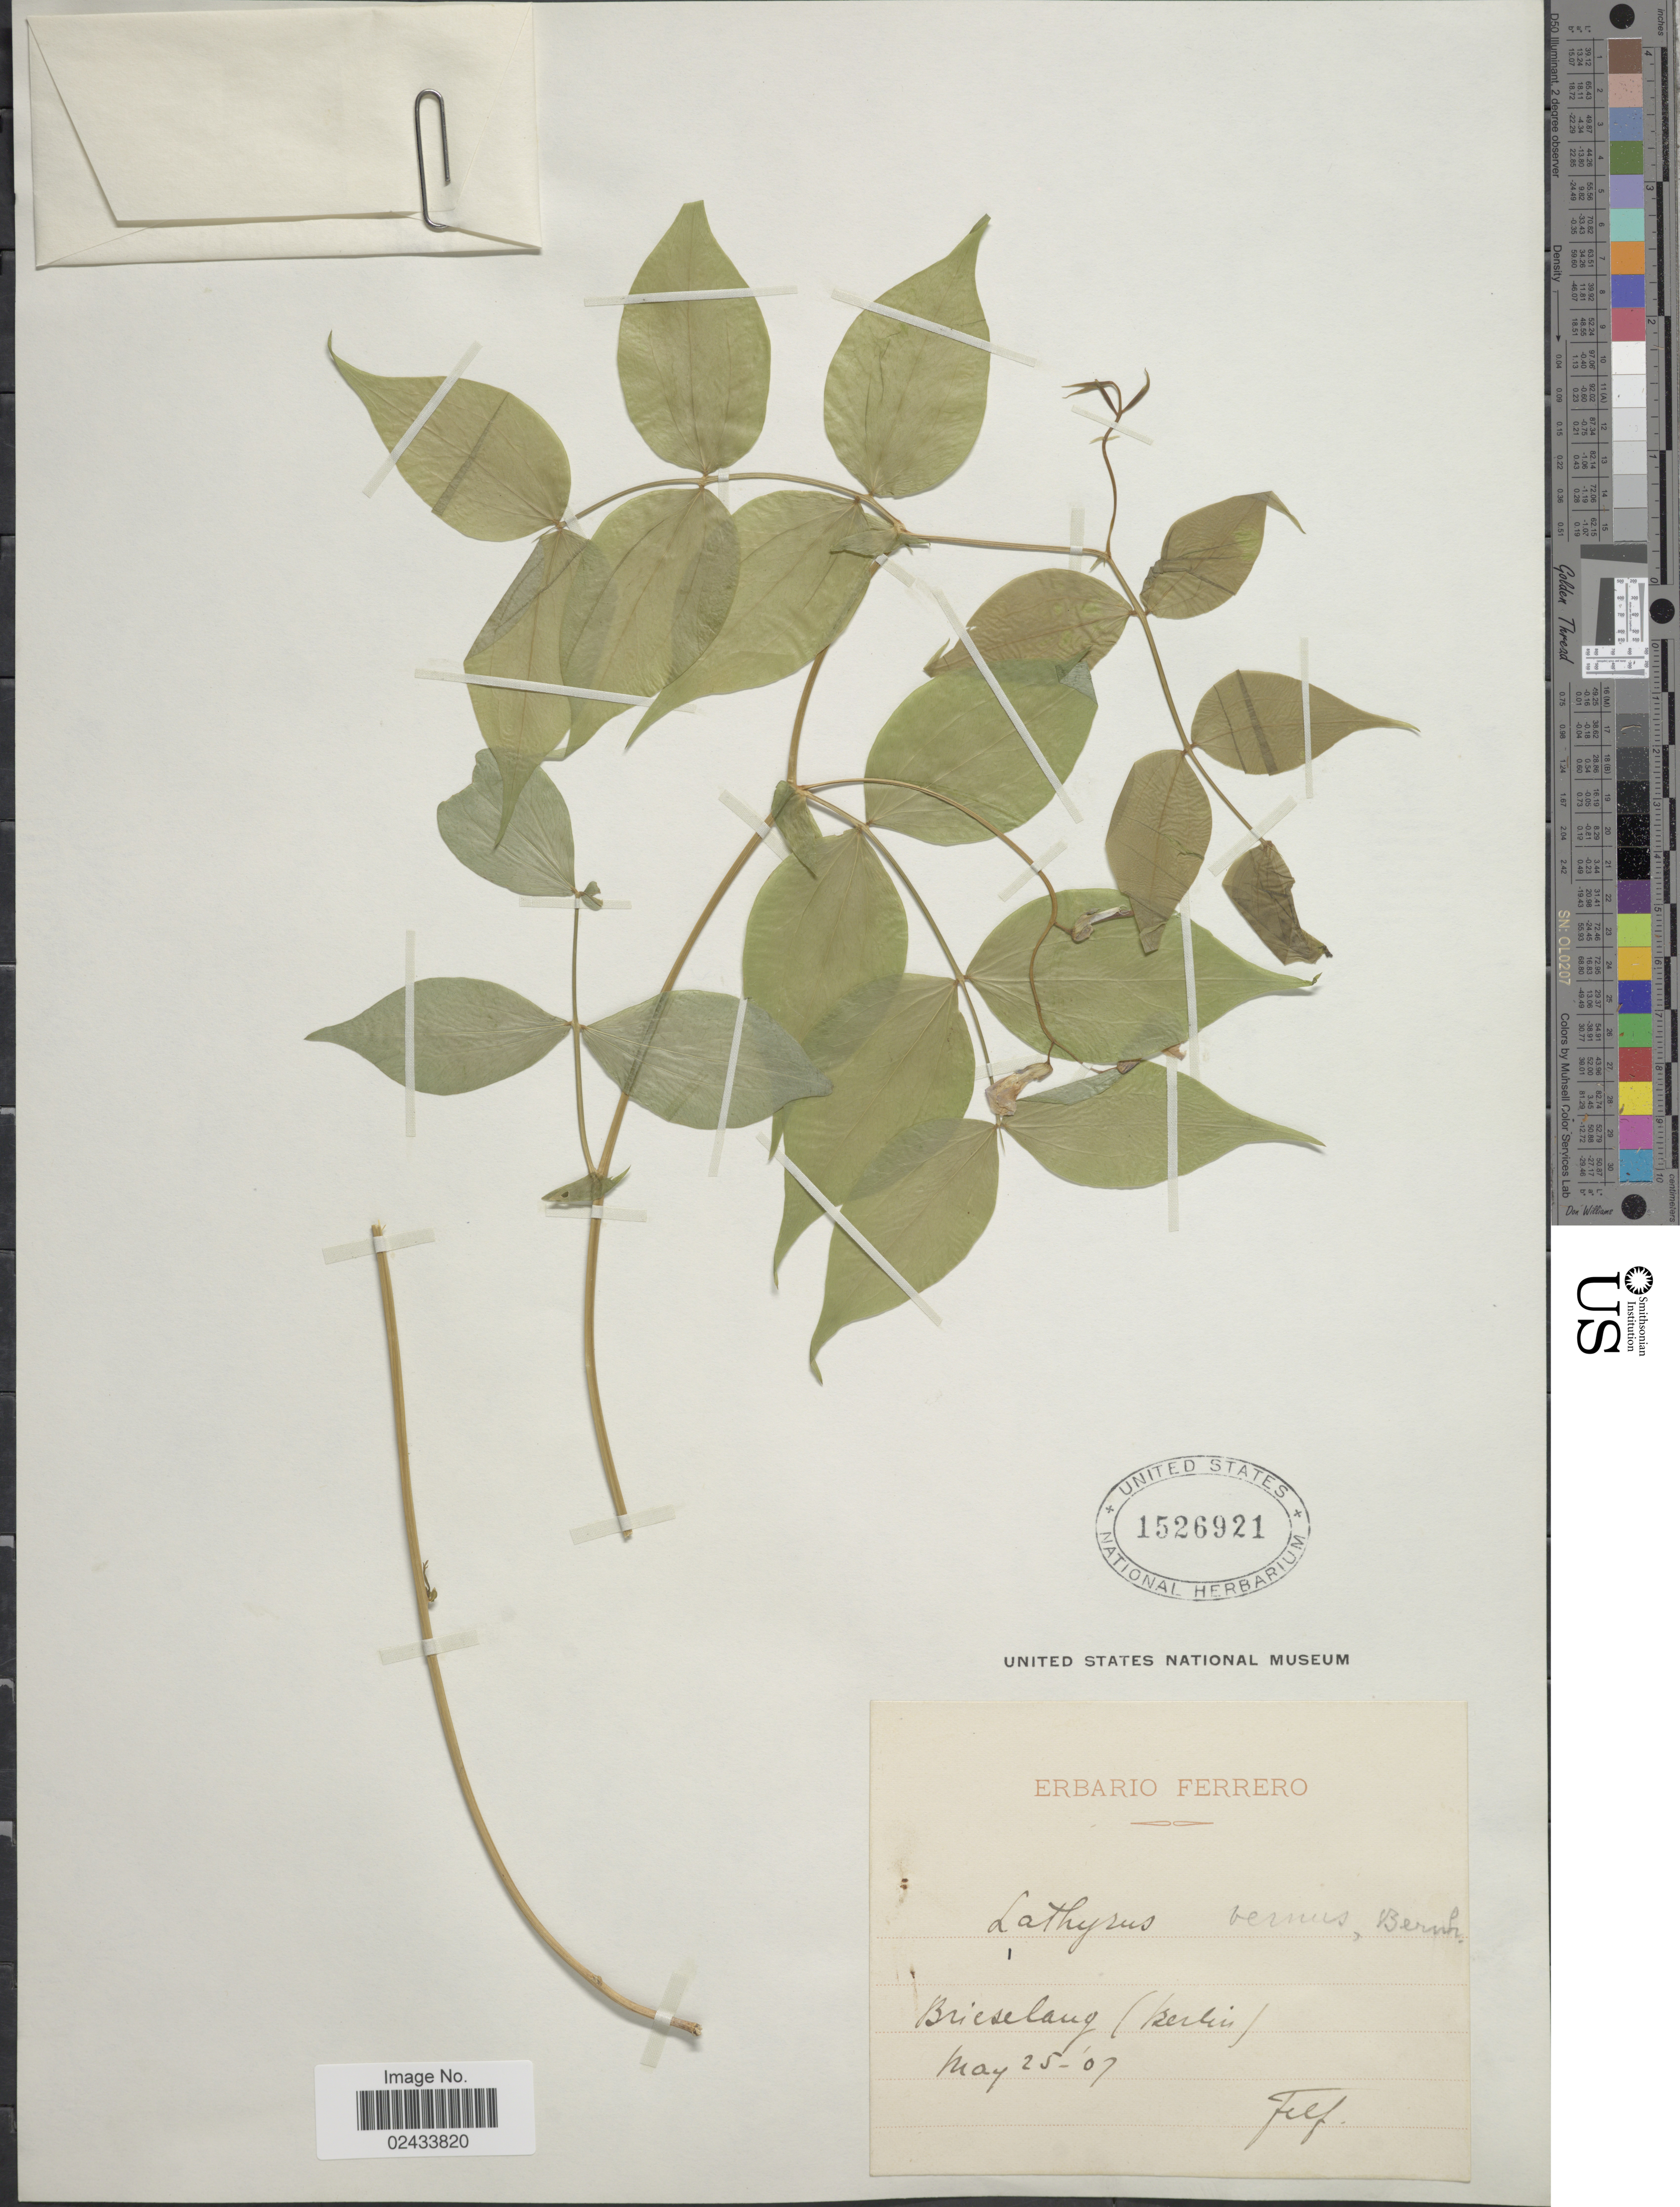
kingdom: Plantae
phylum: Tracheophyta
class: Magnoliopsida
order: Fabales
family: Fabaceae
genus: Lathyrus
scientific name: Lathyrus vernus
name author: (L.) Bernh.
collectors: F. Ferrero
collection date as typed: Transcribed d/m/y: 25/5/7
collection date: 1907-05-25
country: Germany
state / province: Berlin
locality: Brieselang (Berlin) [interpreted]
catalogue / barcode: US 1526921